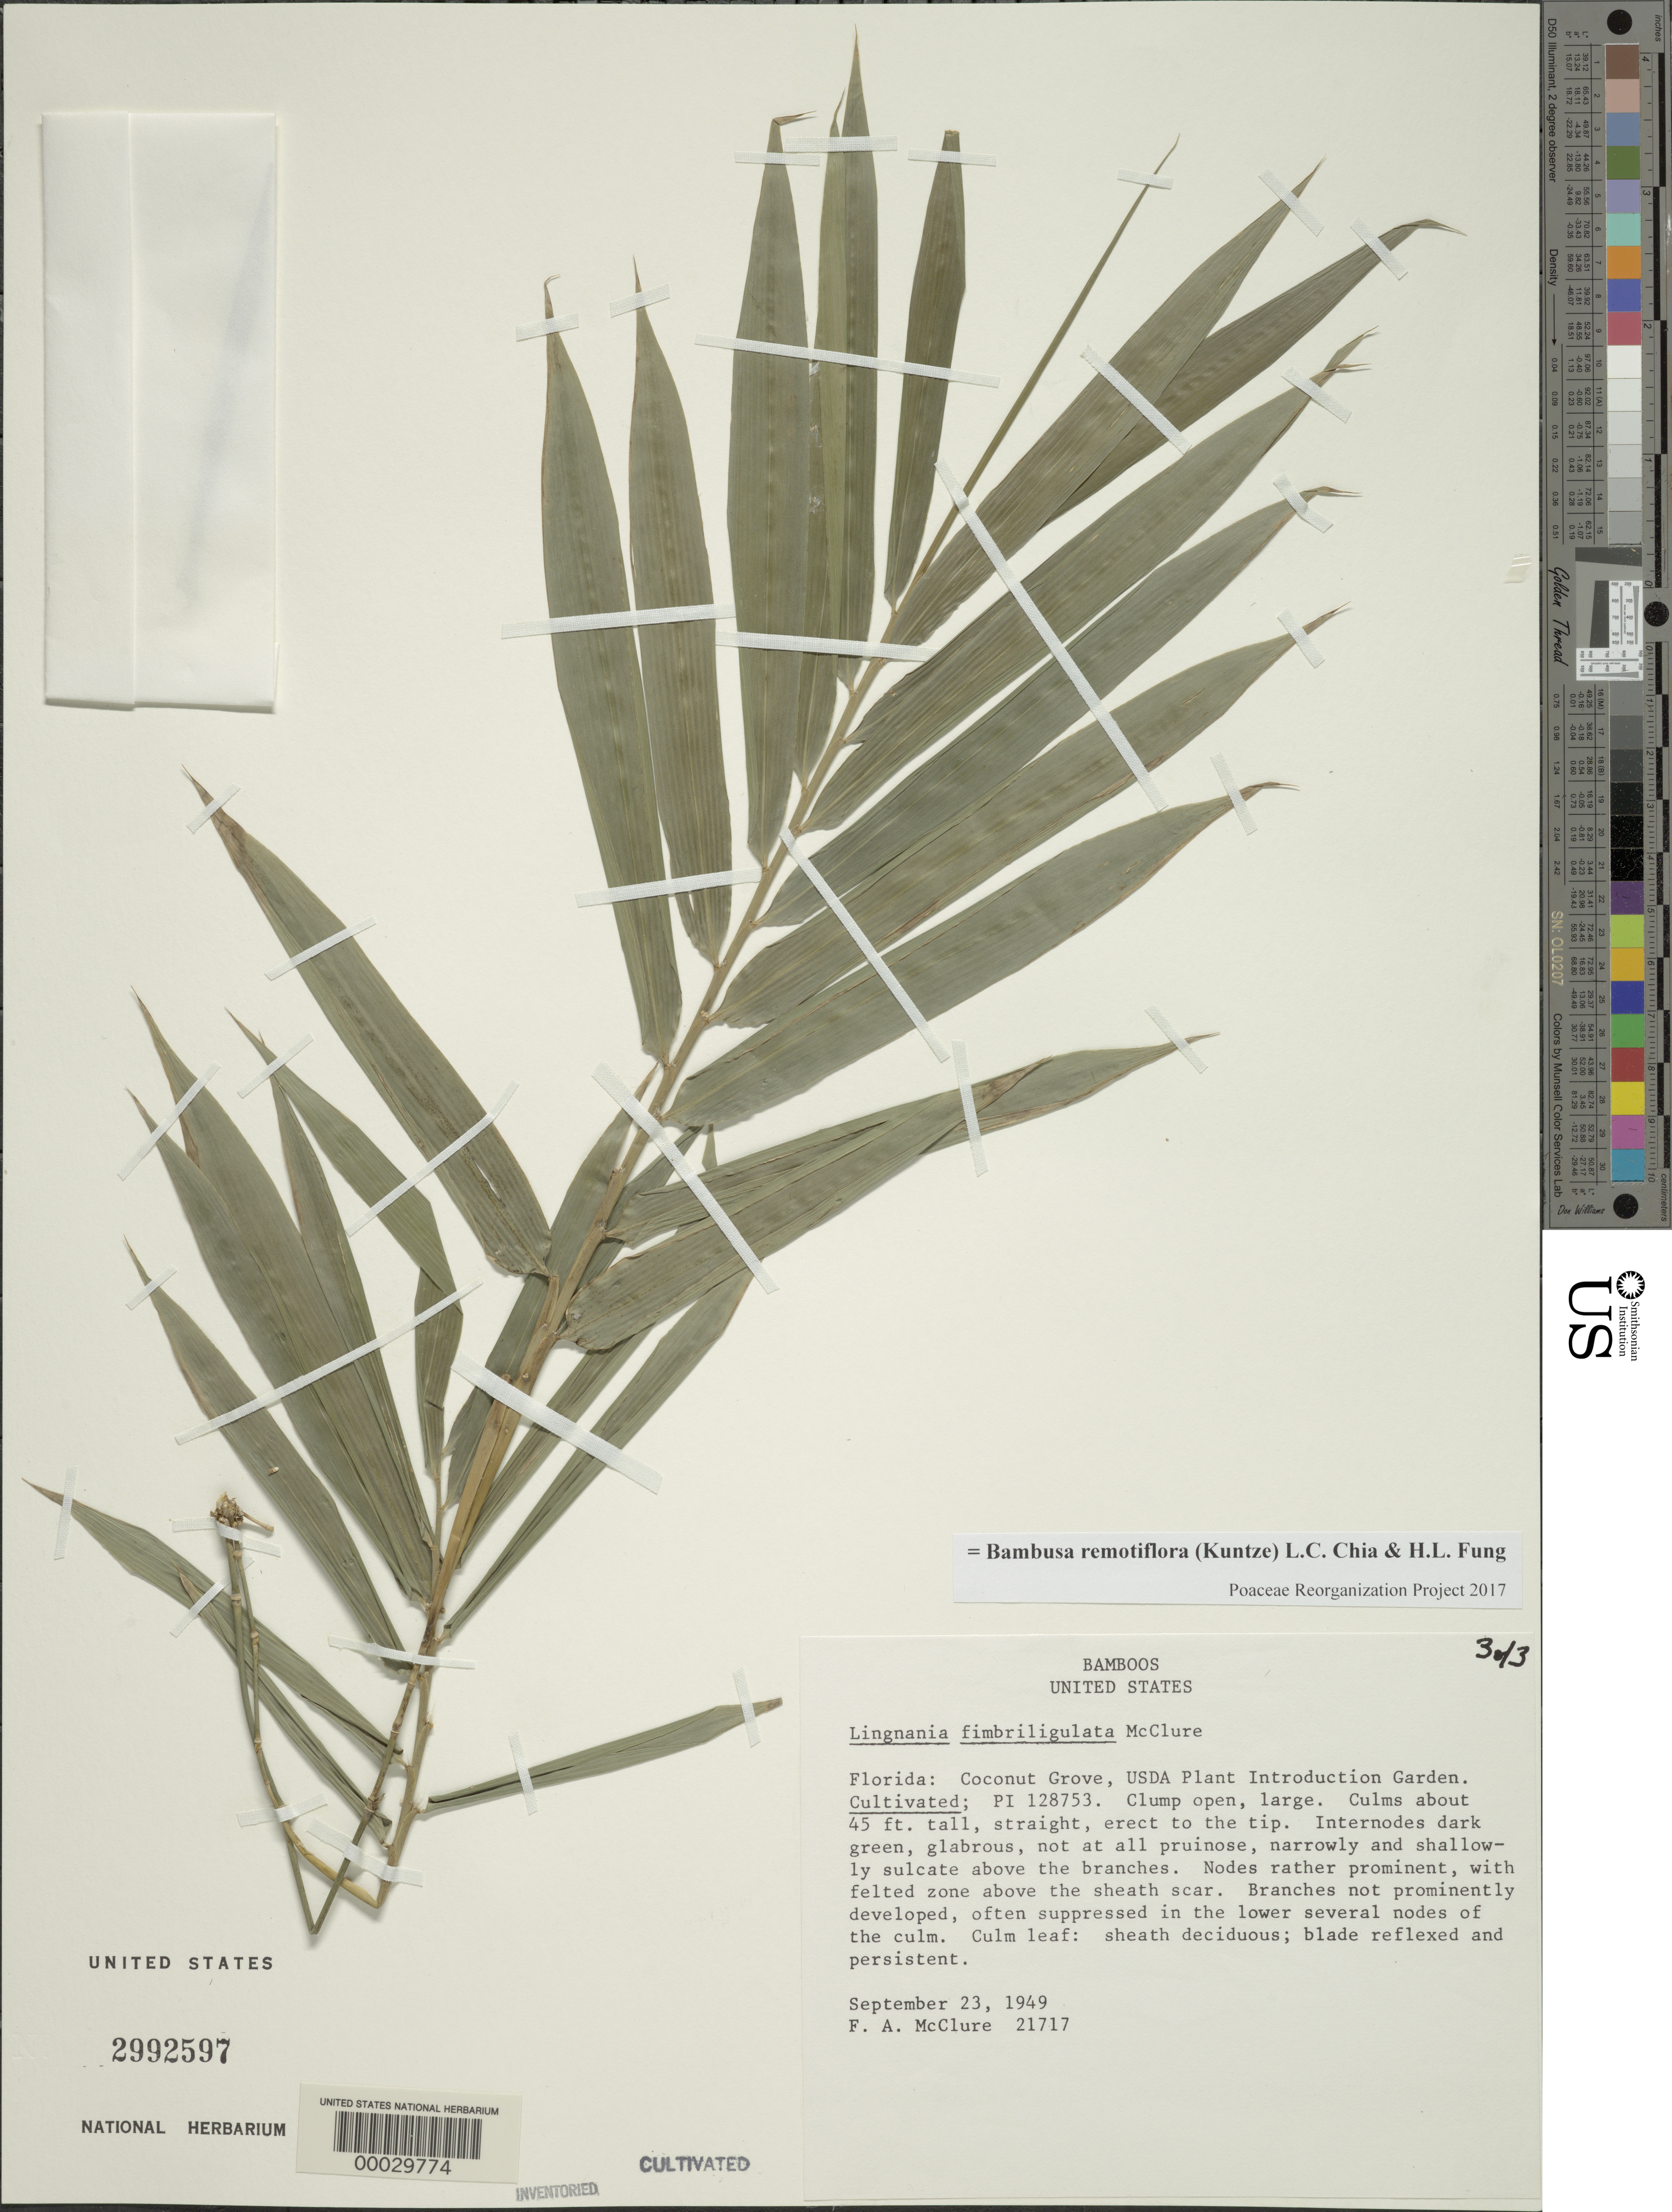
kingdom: Plantae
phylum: Tracheophyta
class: Liliopsida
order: Poales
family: Poaceae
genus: Bambusa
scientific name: Bambusa remotiflora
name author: (Kuntze) Chia & H.L. Fung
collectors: F. A. McClure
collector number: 21717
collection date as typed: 23 Sep 1949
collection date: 1949-09-23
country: United States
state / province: Florida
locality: Coconut grove, usda plant intro. garden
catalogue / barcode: US 2992597